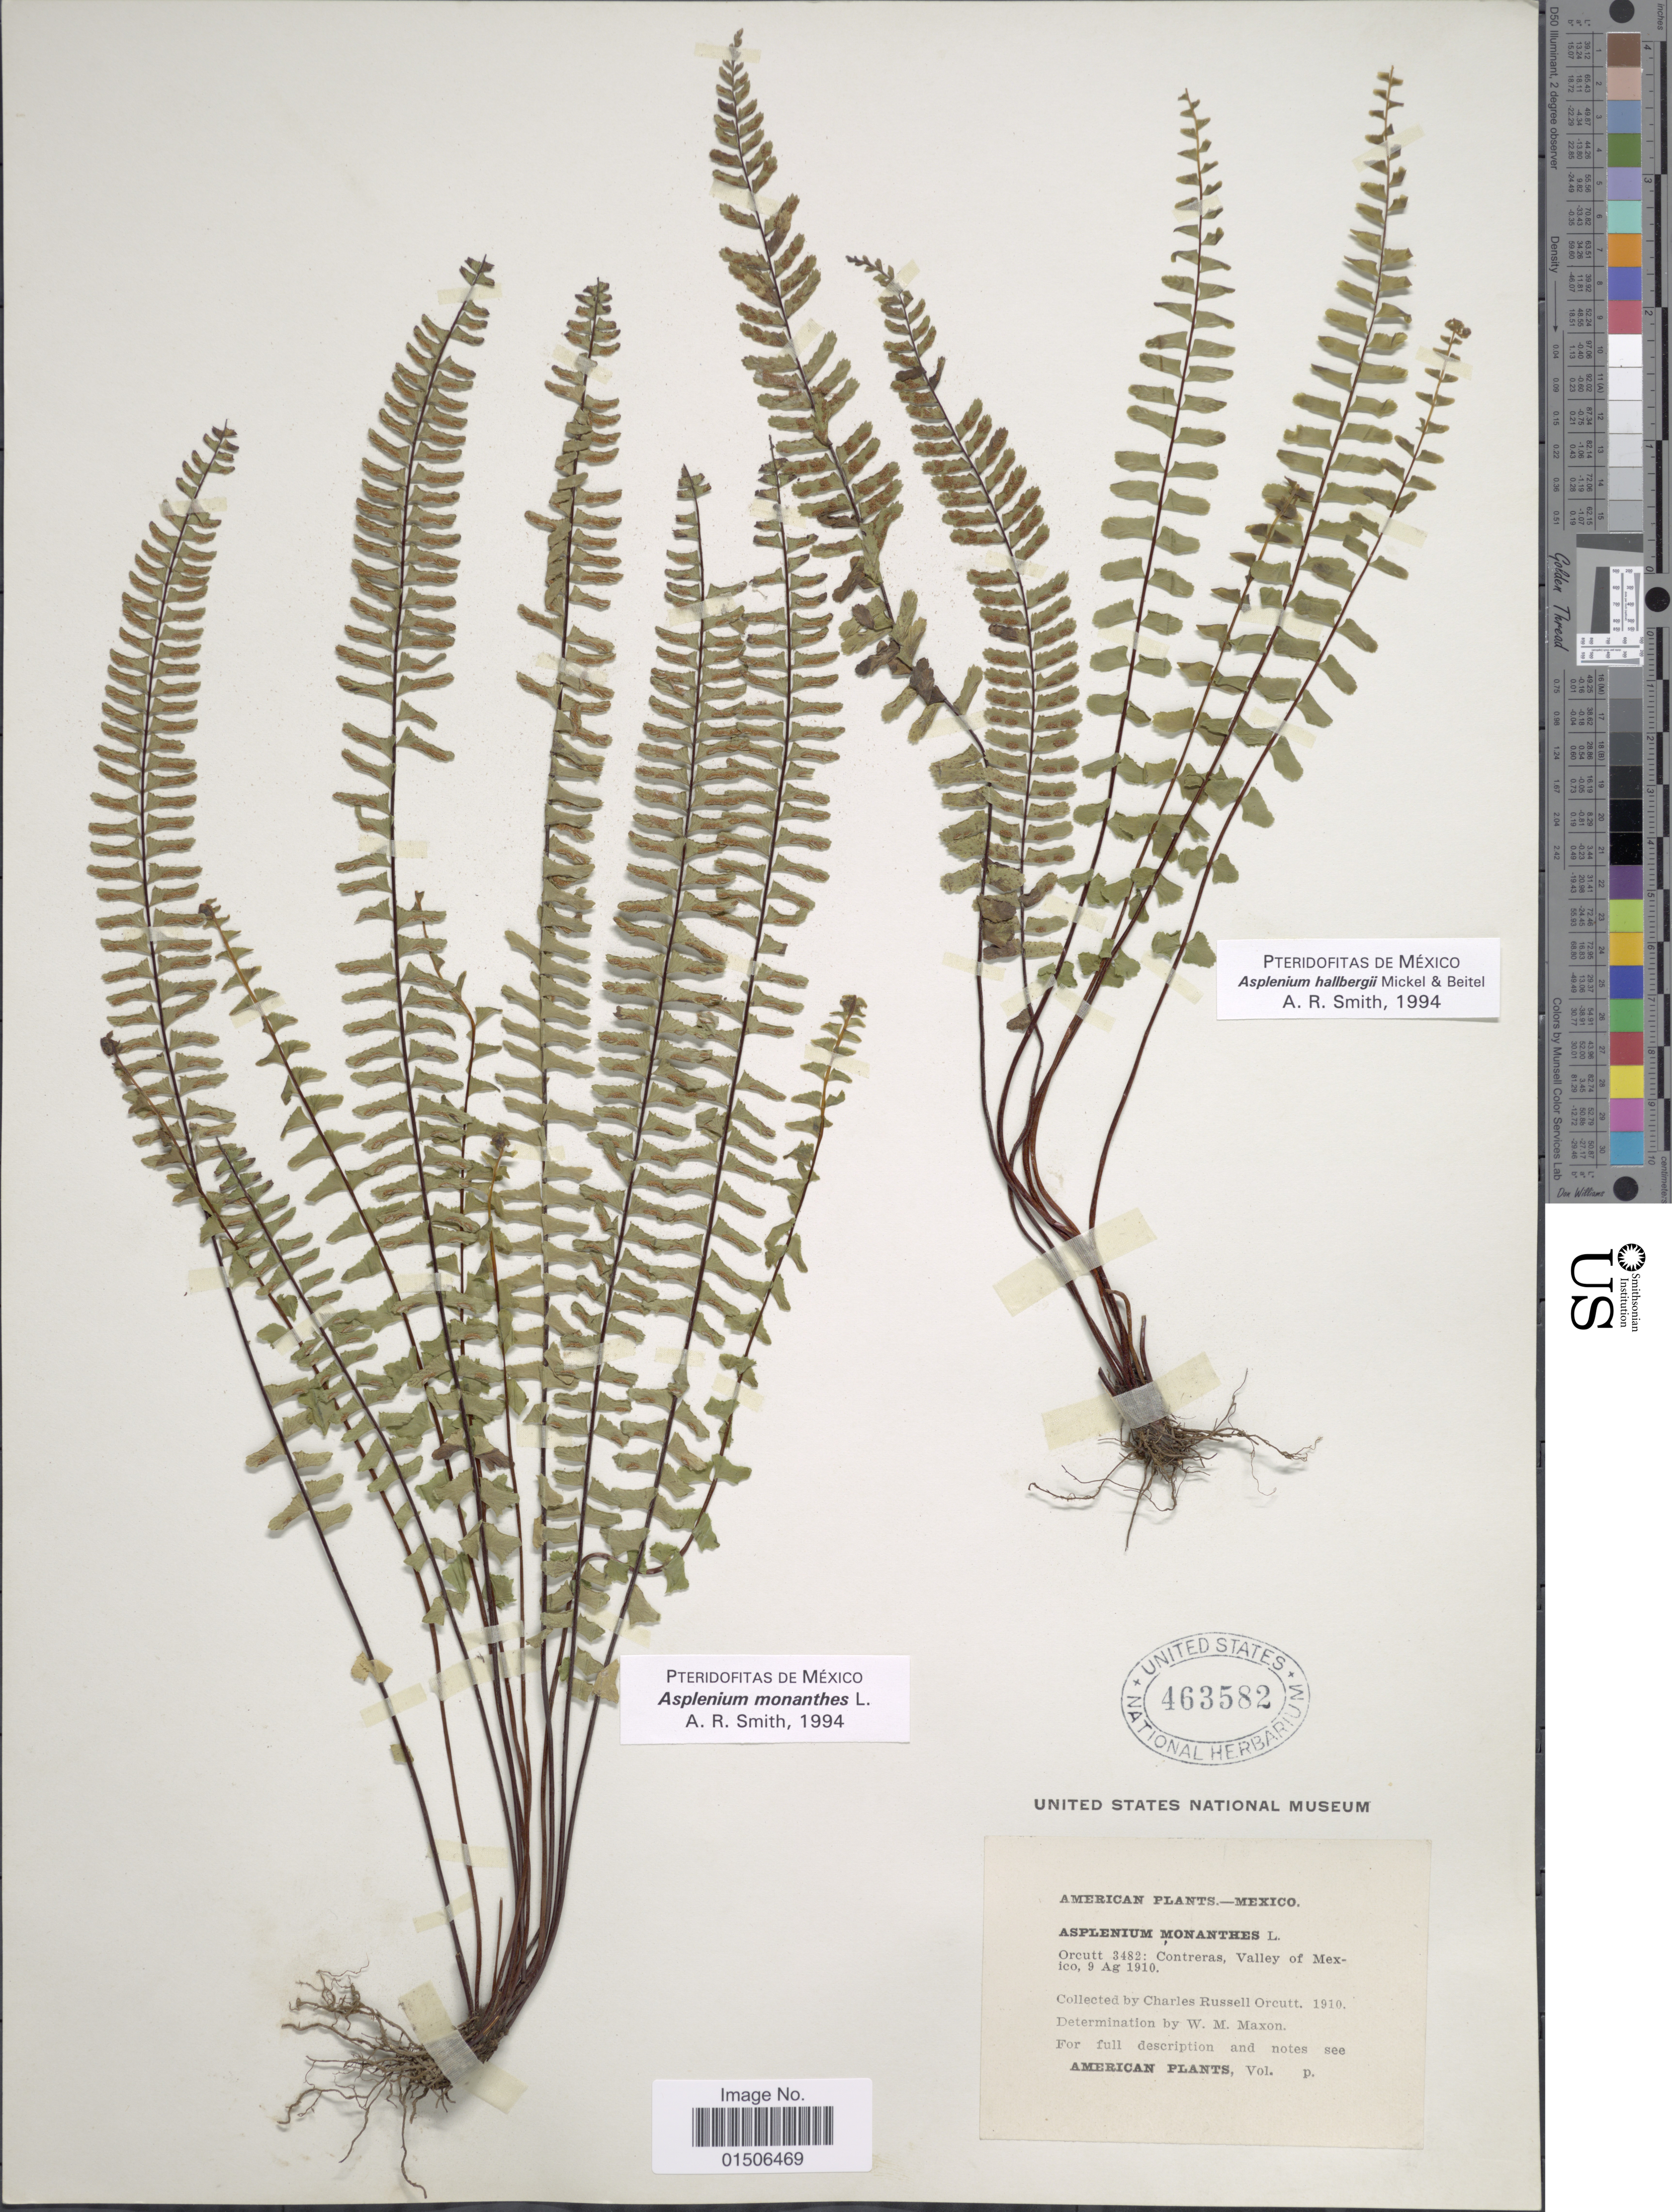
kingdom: Plantae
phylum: Tracheophyta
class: Polypodiopsida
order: Polypodiales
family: Aspleniaceae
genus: Asplenium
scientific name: Asplenium hallbergii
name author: Mickel & Beitel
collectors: C. R. Orcutt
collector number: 3482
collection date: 1910-08-09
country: Mexico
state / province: México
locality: Contrearas, Valley of Mexico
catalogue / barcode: US 463582